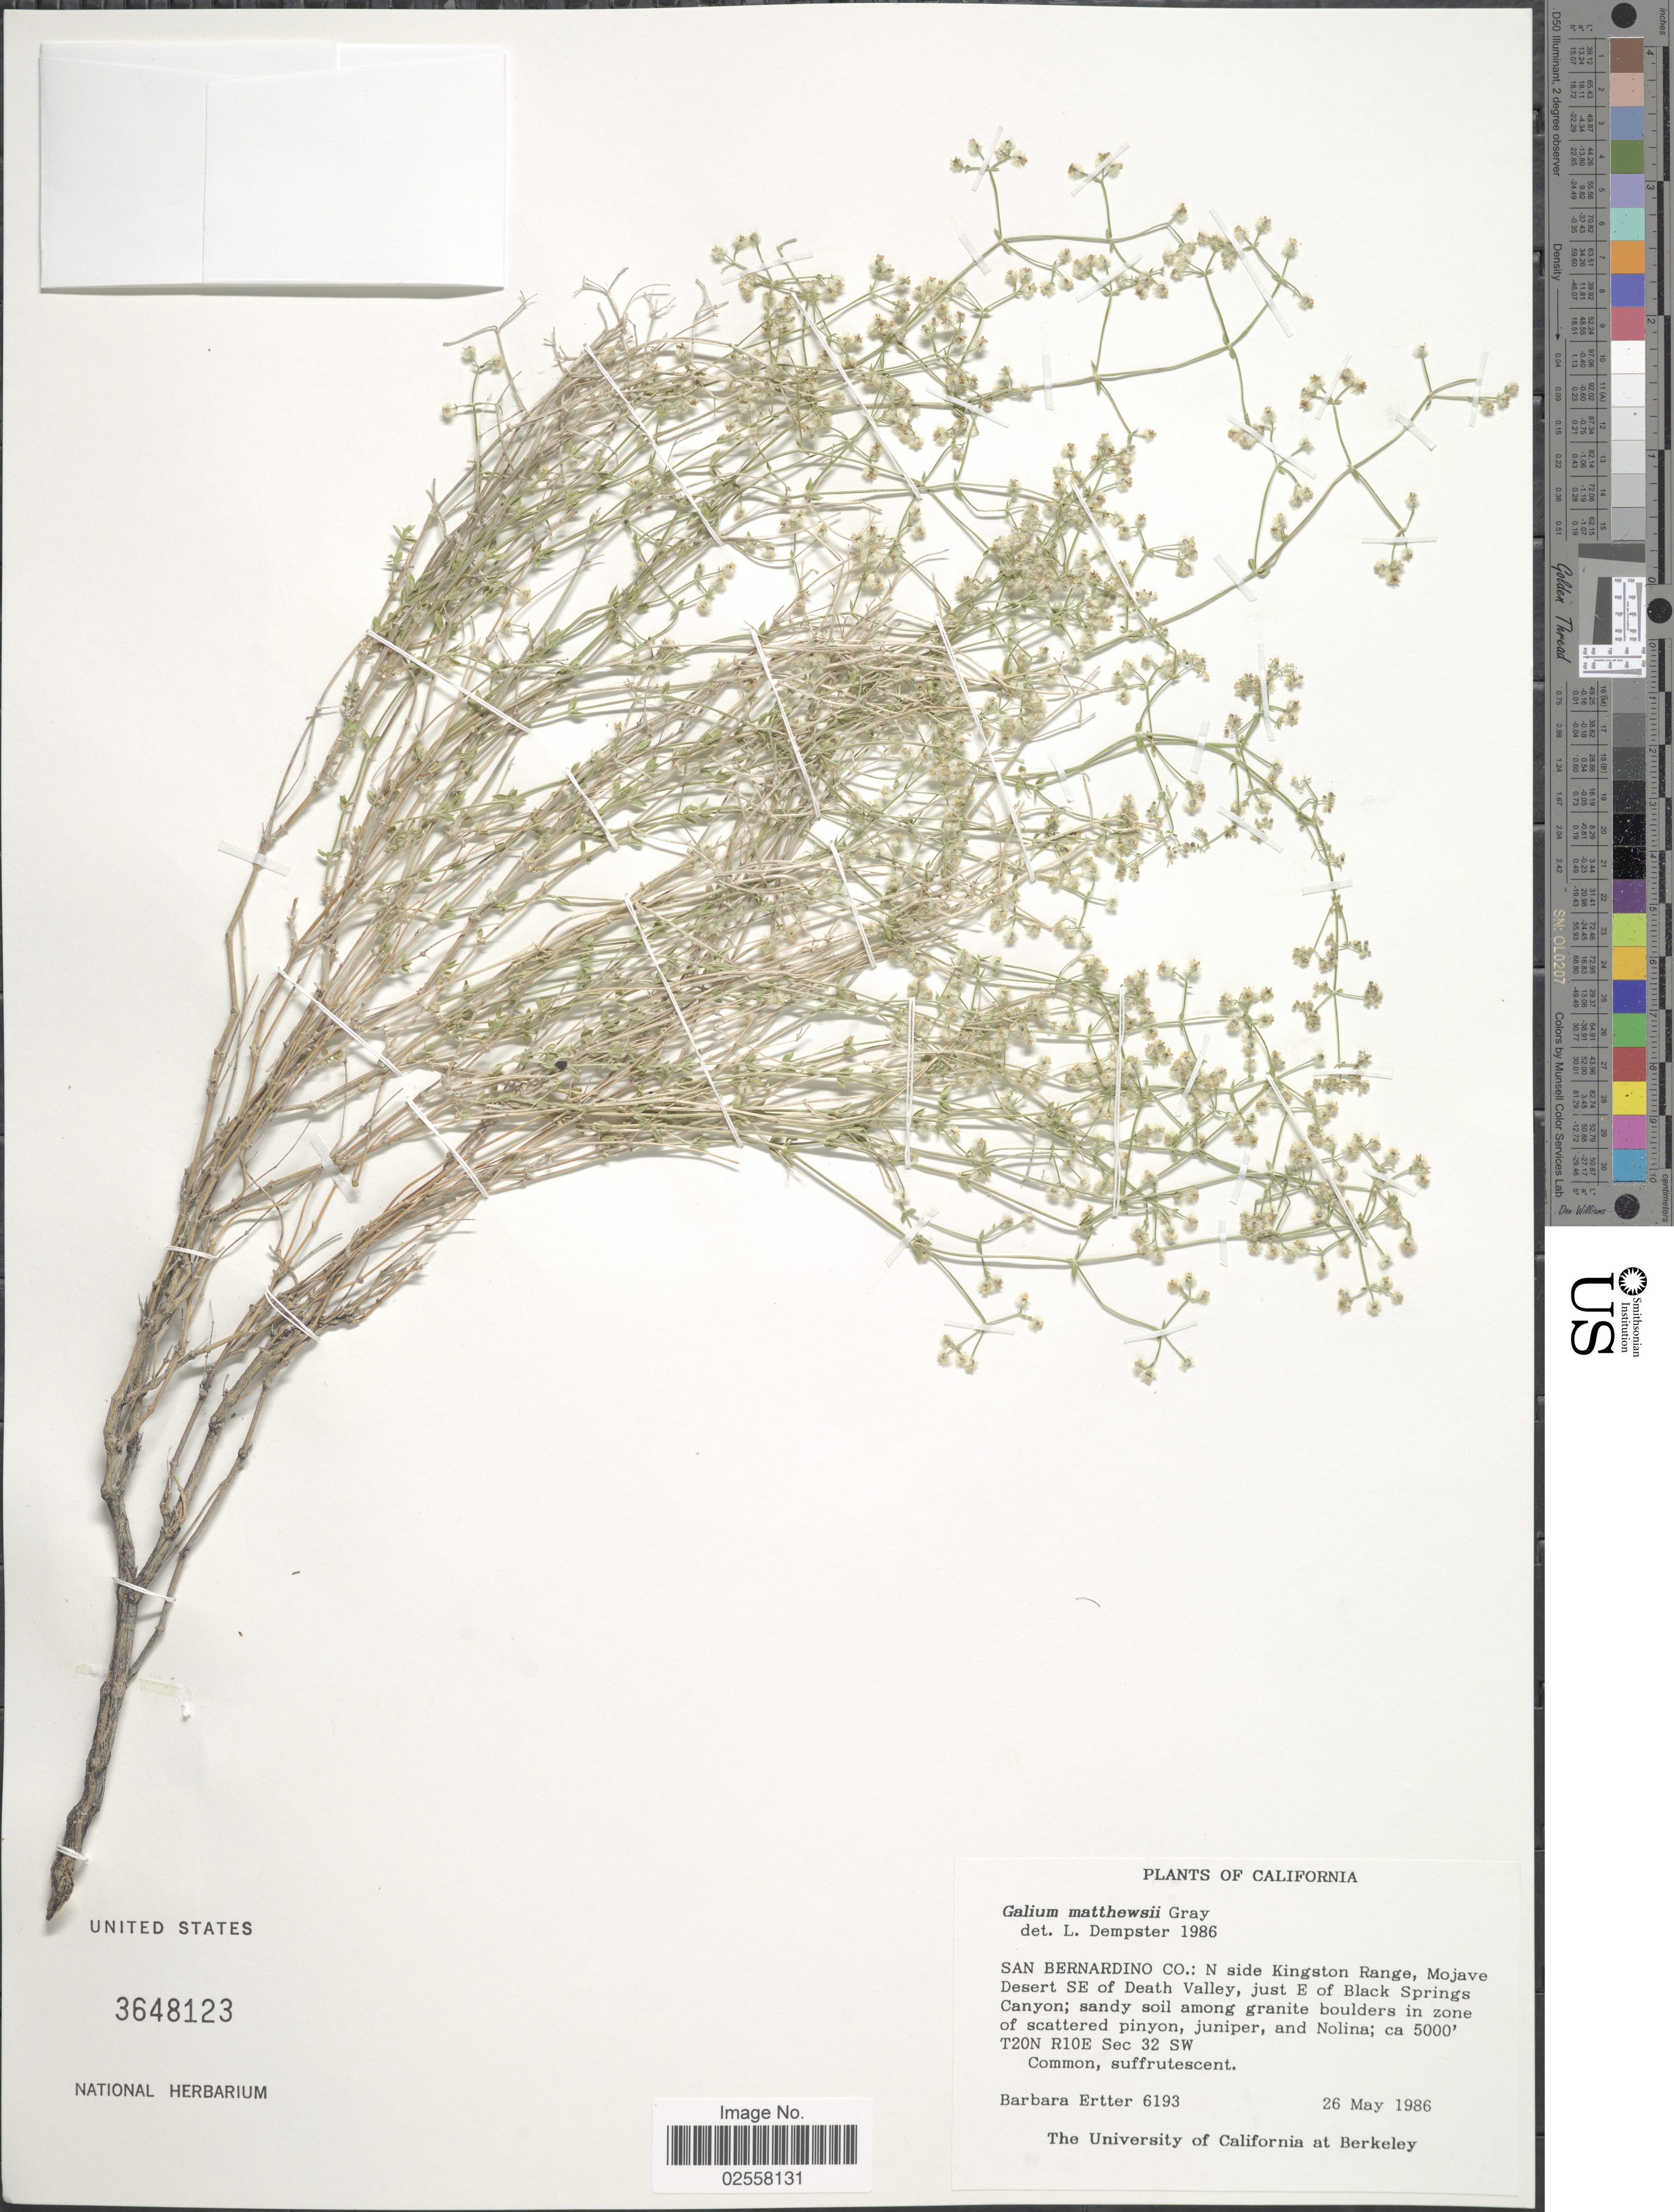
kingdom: Plantae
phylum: Tracheophyta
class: Magnoliopsida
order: Gentianales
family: Rubiaceae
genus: Galium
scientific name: Galium matthewsii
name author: A. Gray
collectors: B. Ertter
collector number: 6193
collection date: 1986-05-26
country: United States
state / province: California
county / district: San Bernardino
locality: San Bernardino Co.: N side Kingston Range, Mojave Desert SE of Death Valley, just E of Black Springs Canyon; sandy soil among granite boulders zone of scattered pinyon, juniper and Nolina, T20N R10E Sec. 32 SW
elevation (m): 1524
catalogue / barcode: US 3648123